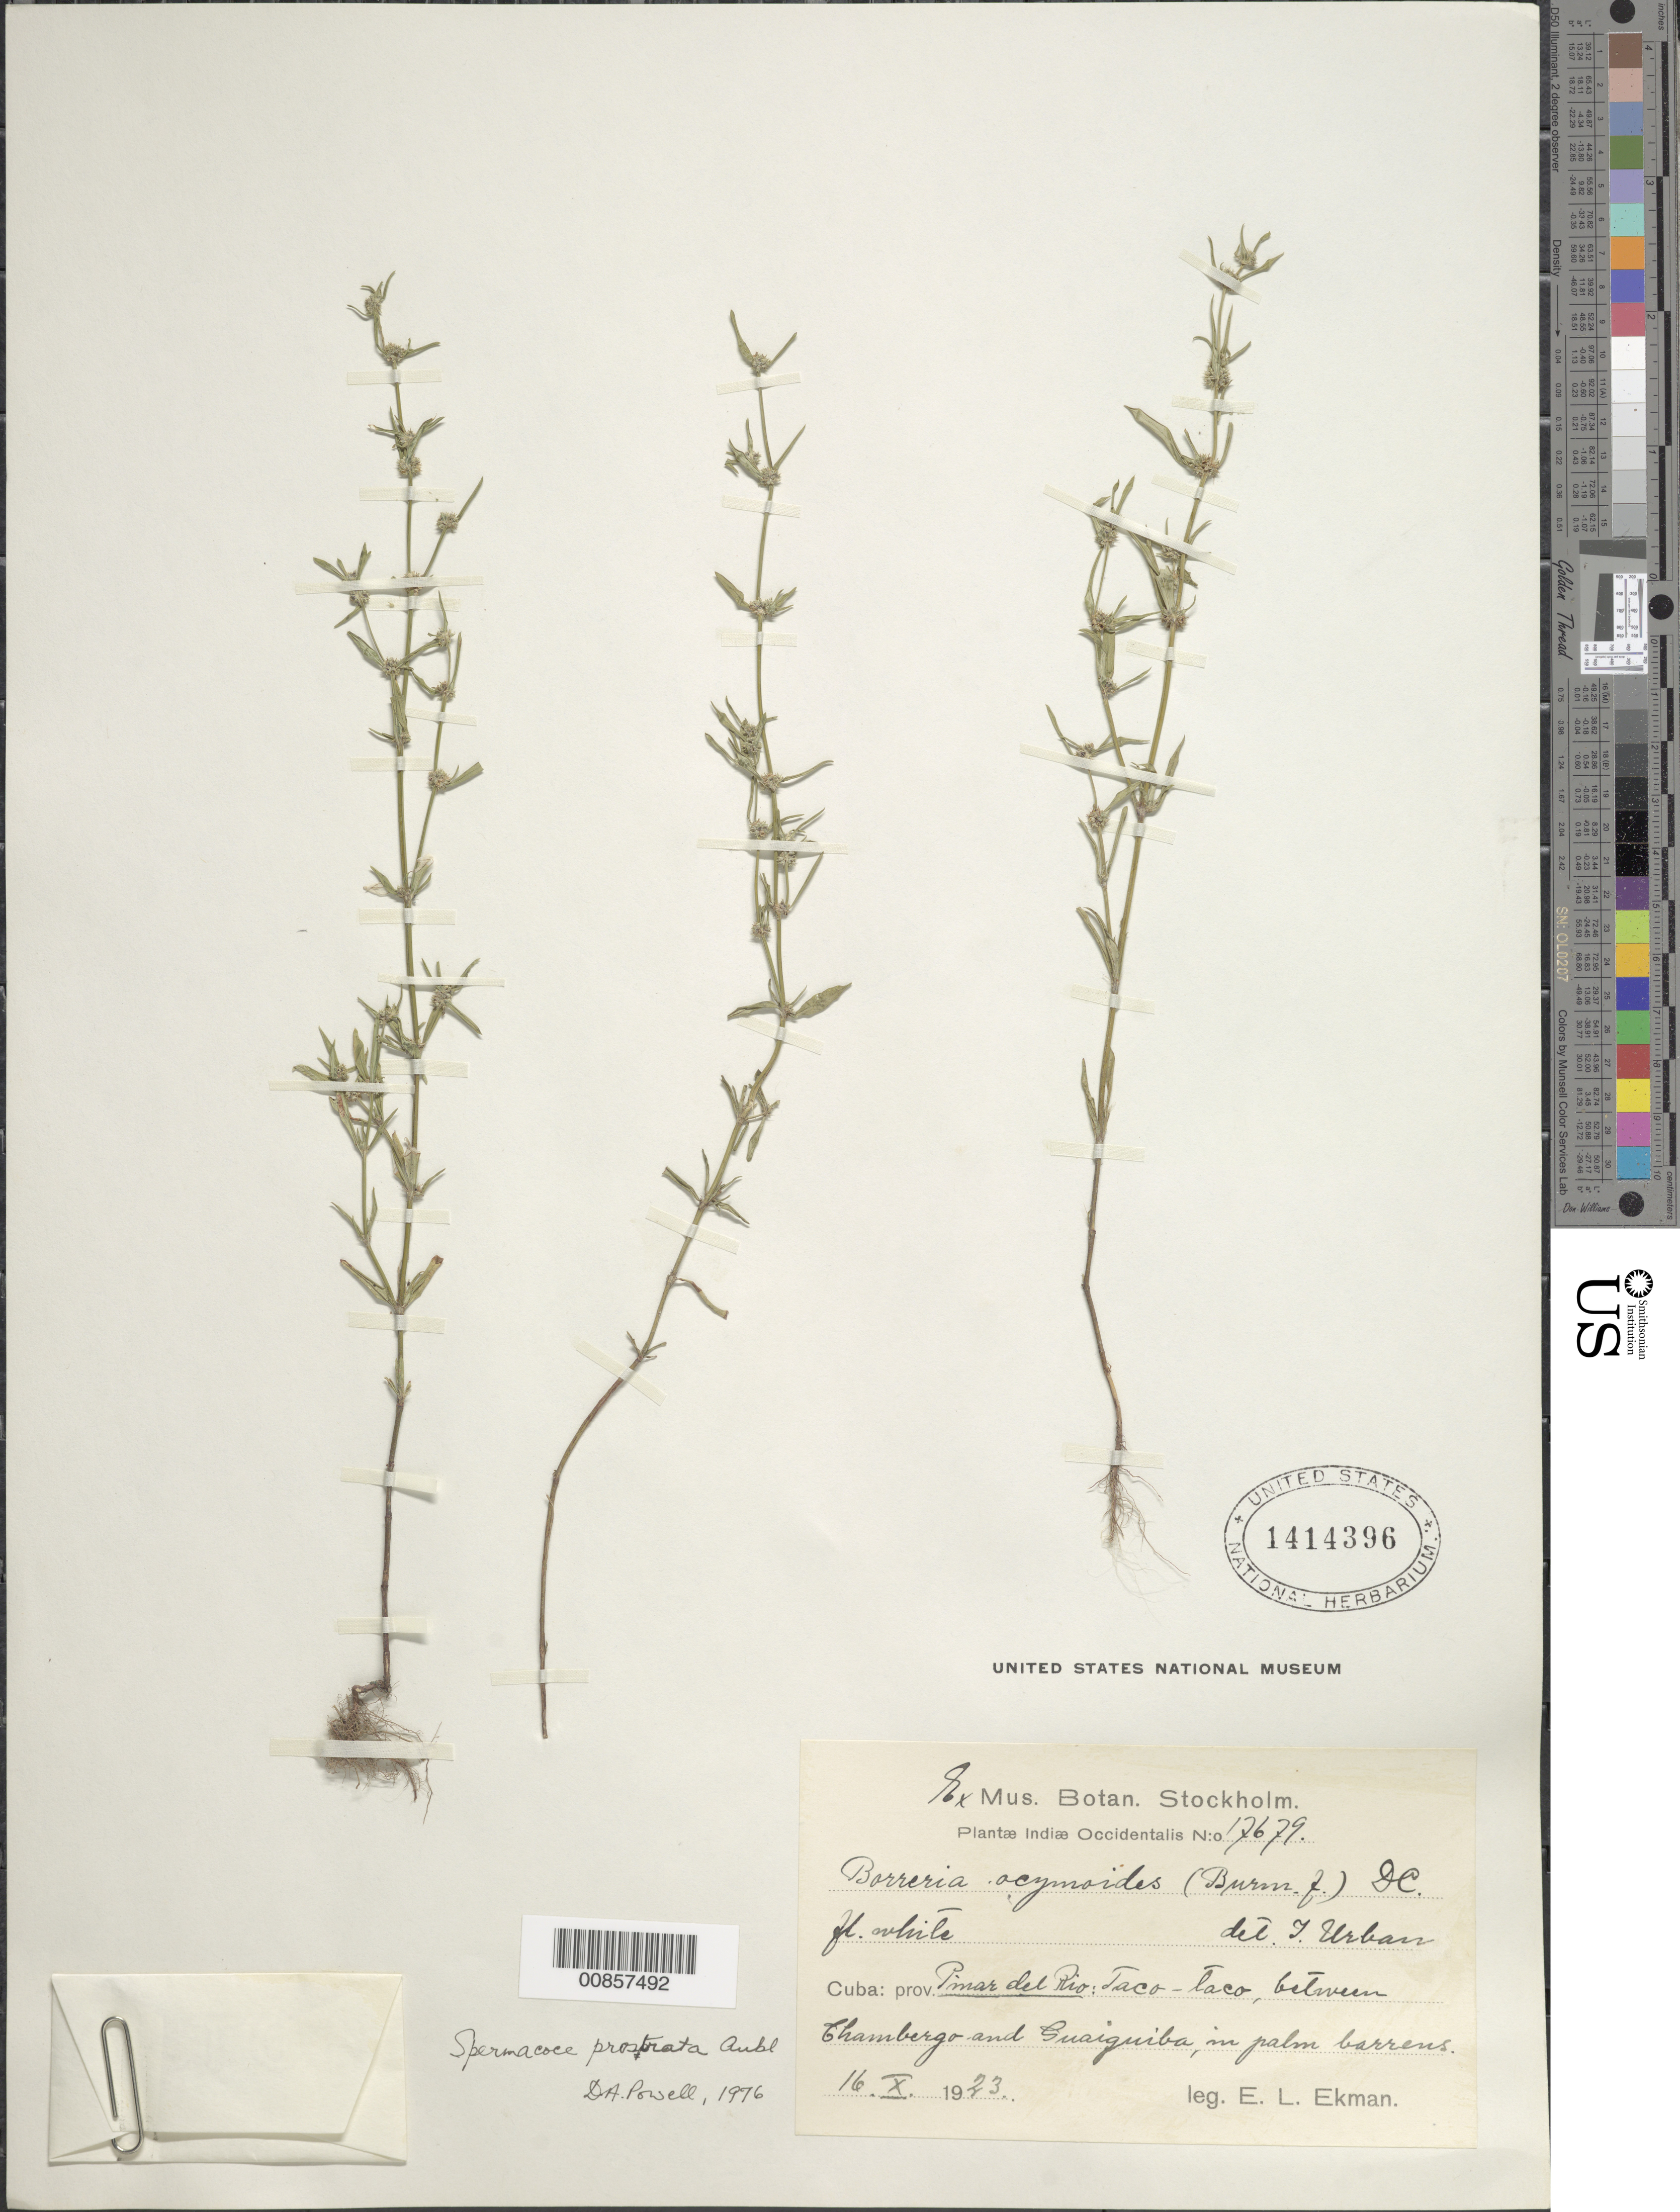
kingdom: Plantae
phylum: Tracheophyta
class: Magnoliopsida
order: Gentianales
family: Rubiaceae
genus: Spermacoce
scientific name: Spermacoce prostrata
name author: Aubl.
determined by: Powell, D. A.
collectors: E. L. Ekman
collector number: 17679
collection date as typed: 16 Oct 1923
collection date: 1923-10-16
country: Cuba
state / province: Pinar del Río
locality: Taco-Taco, between Chambergo and Guaiquiba (sp?)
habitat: In palm barrens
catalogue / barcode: US 1414396